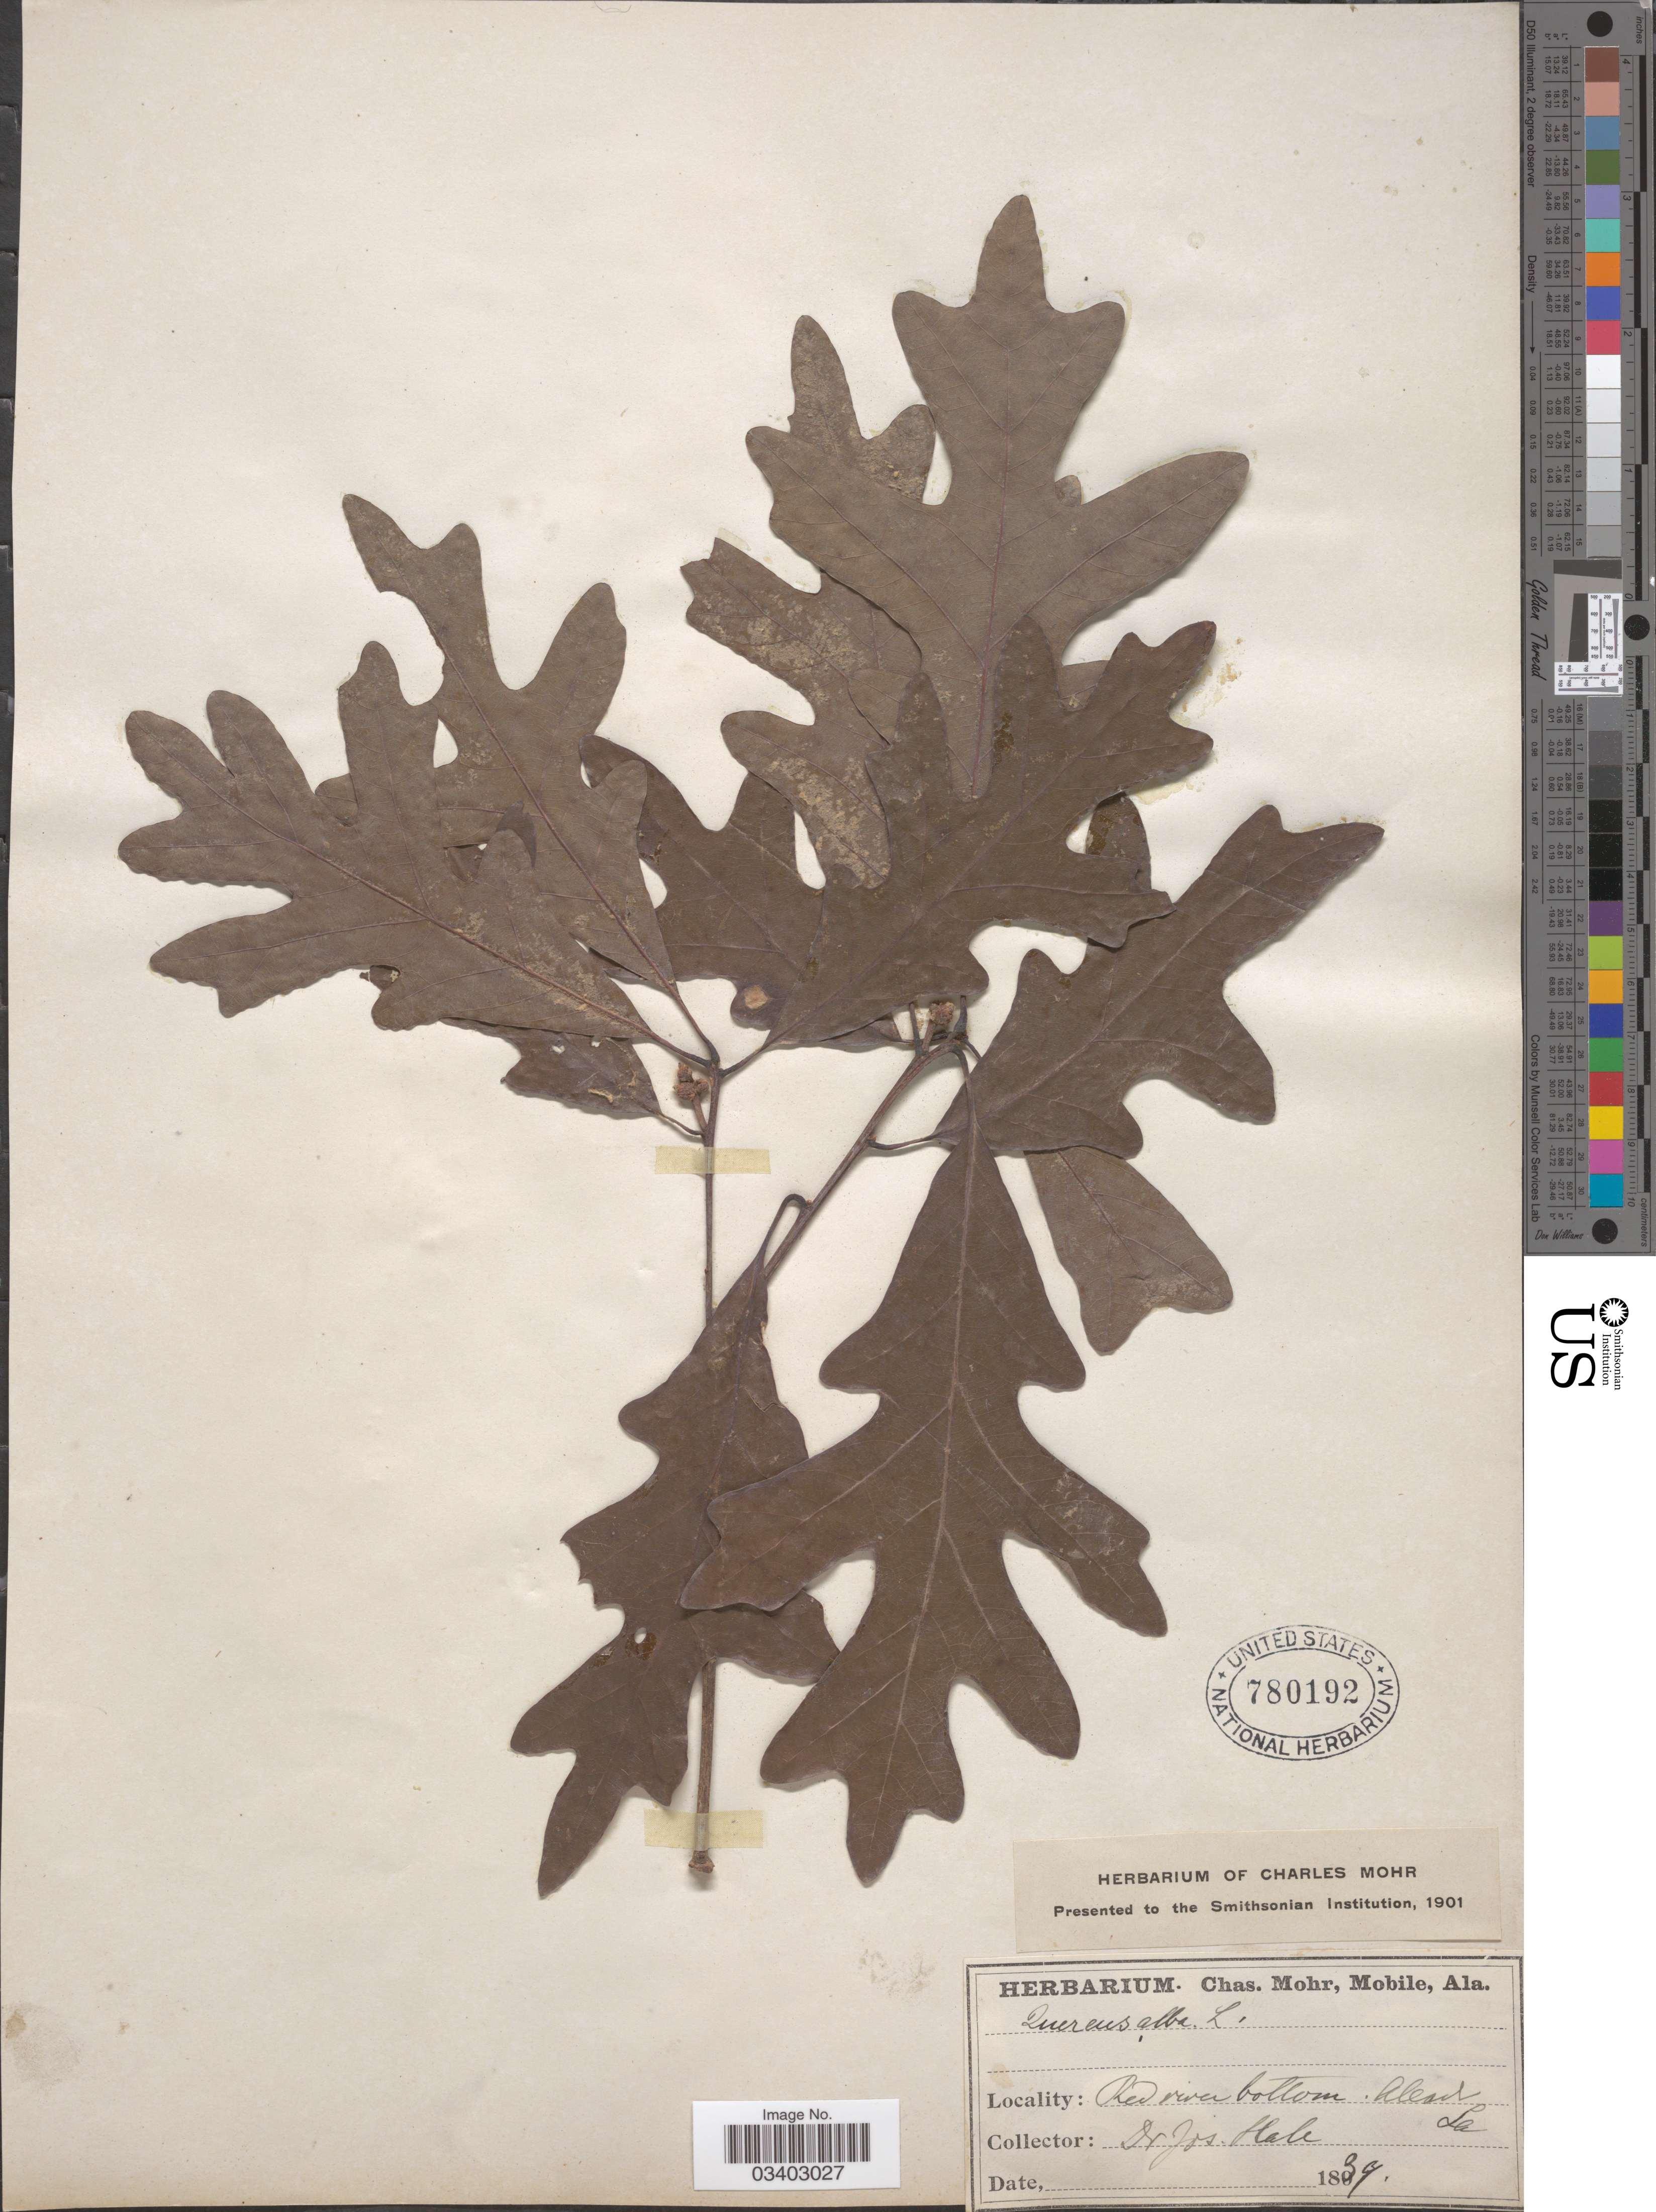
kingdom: Plantae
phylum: Tracheophyta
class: Magnoliopsida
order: Fagales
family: Fagaceae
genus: Quercus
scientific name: Quercus alba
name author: L.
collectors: J. Hale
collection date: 1837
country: United States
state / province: Louisiana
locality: Red river bottom. Alexa.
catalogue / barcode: US 780192